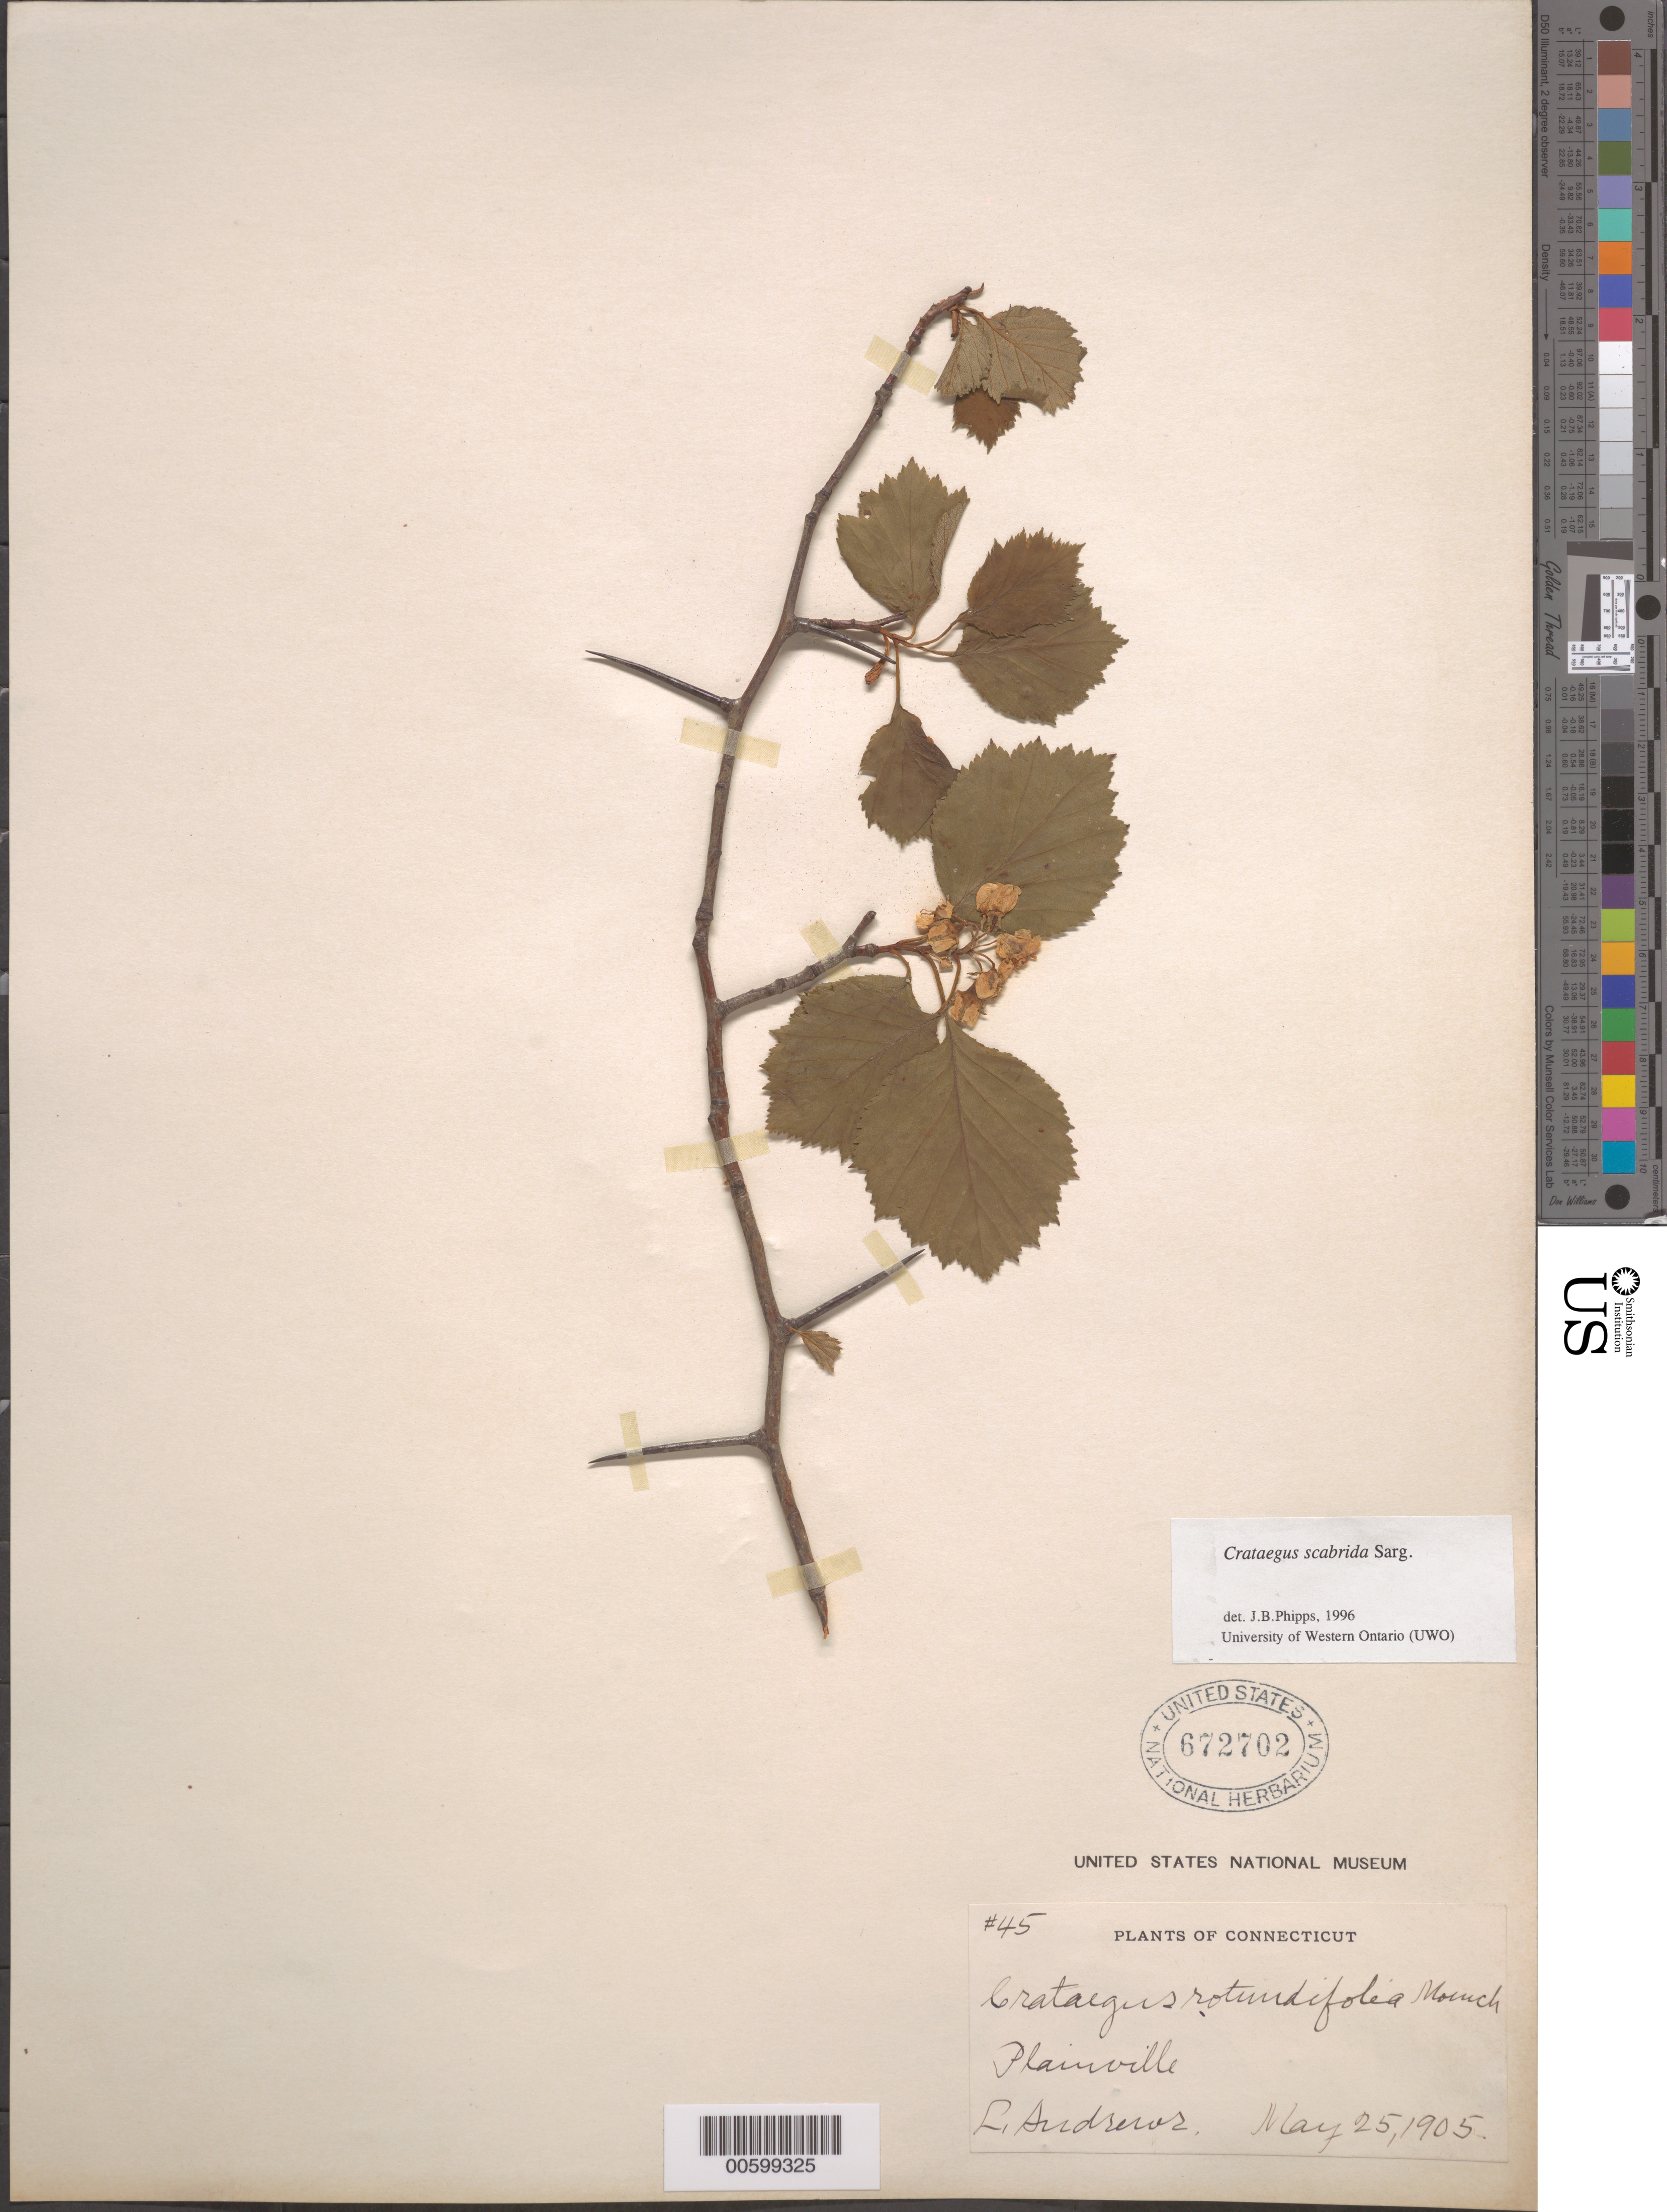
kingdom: Plantae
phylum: Tracheophyta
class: Magnoliopsida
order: Rosales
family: Rosaceae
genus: Crataegus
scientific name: Crataegus scabrida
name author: Sarg.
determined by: Phipps, James B., (UWO), University of Western Ontario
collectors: L. Andrews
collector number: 45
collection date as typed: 25 May 1905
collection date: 1905-05-25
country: United States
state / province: Connecticut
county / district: Hartford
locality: Plainville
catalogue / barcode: US 672702